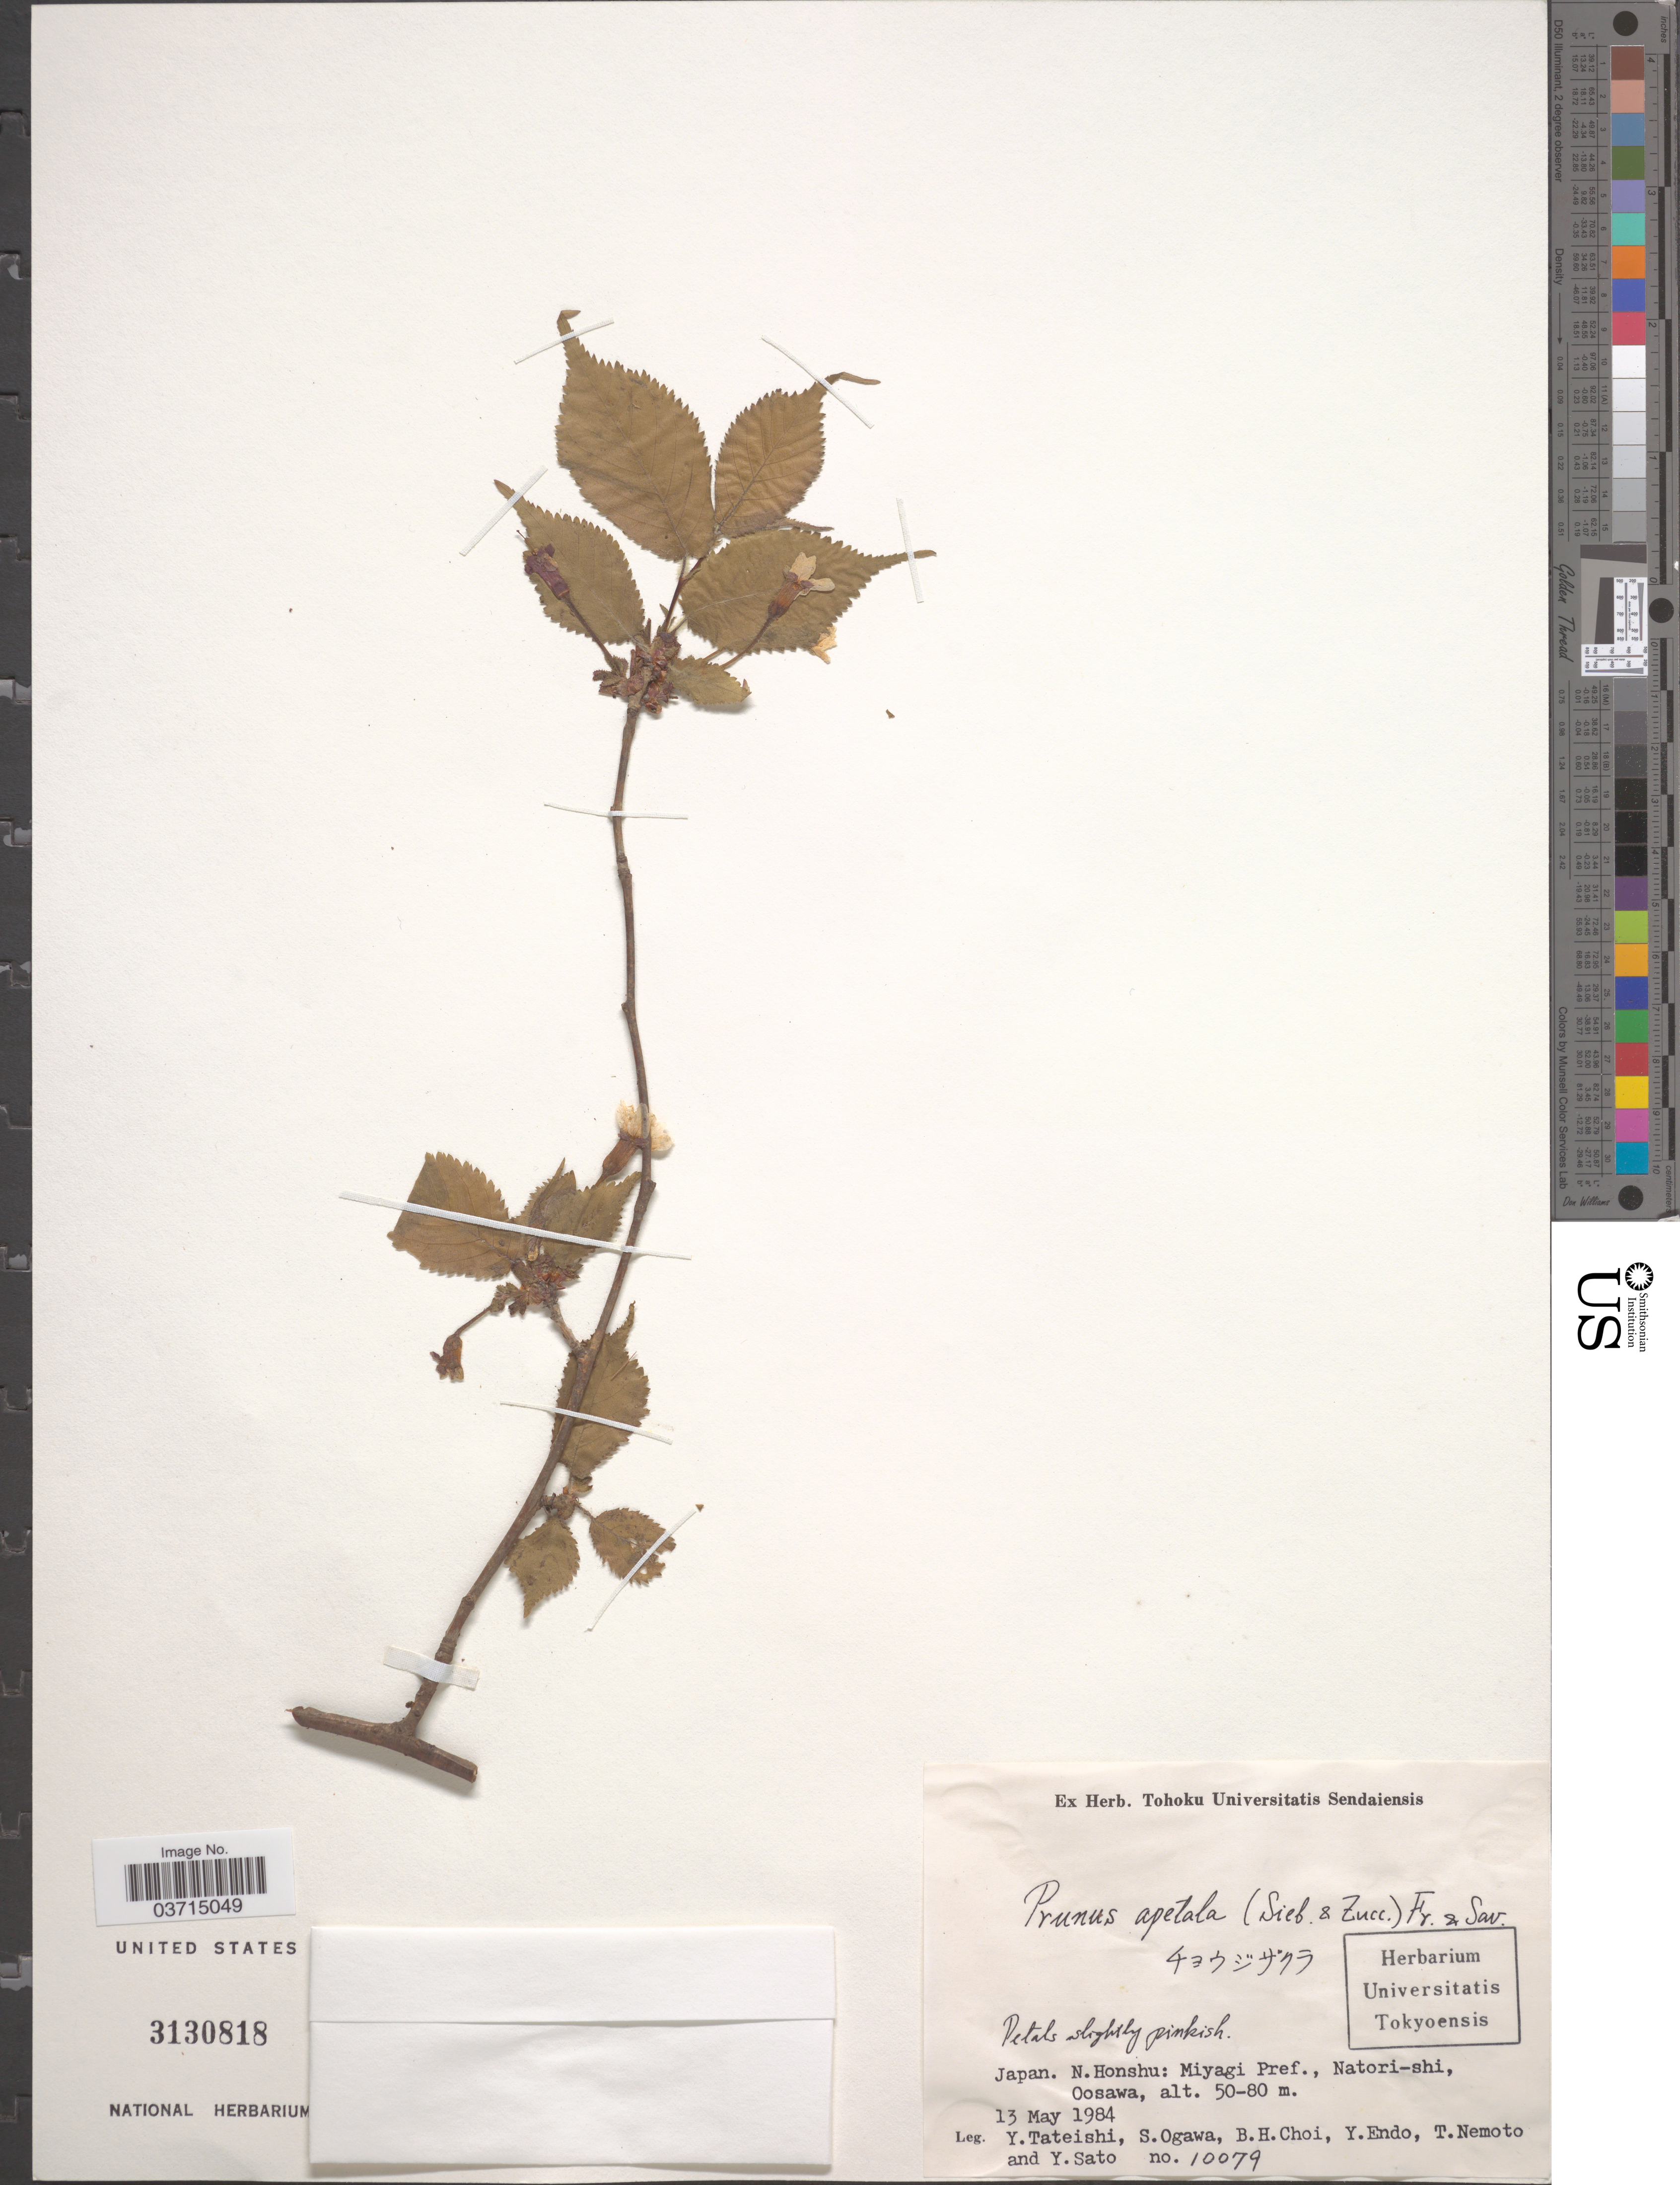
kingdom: Plantae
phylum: Tracheophyta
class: Magnoliopsida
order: Rosales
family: Rosaceae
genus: Prunus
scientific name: Prunus apetala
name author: (Siebold & Zucc.) Franch. & Sav.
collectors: Y. Tateishi, S. Ogawa, B.H. Choi, Y. Endo & et al.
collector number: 10079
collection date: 1984-05-13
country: Japan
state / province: Miyagi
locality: N. Honshu: Miyagi Pref., Natori-shi, Oosawa.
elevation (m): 50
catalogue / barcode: US 3130818